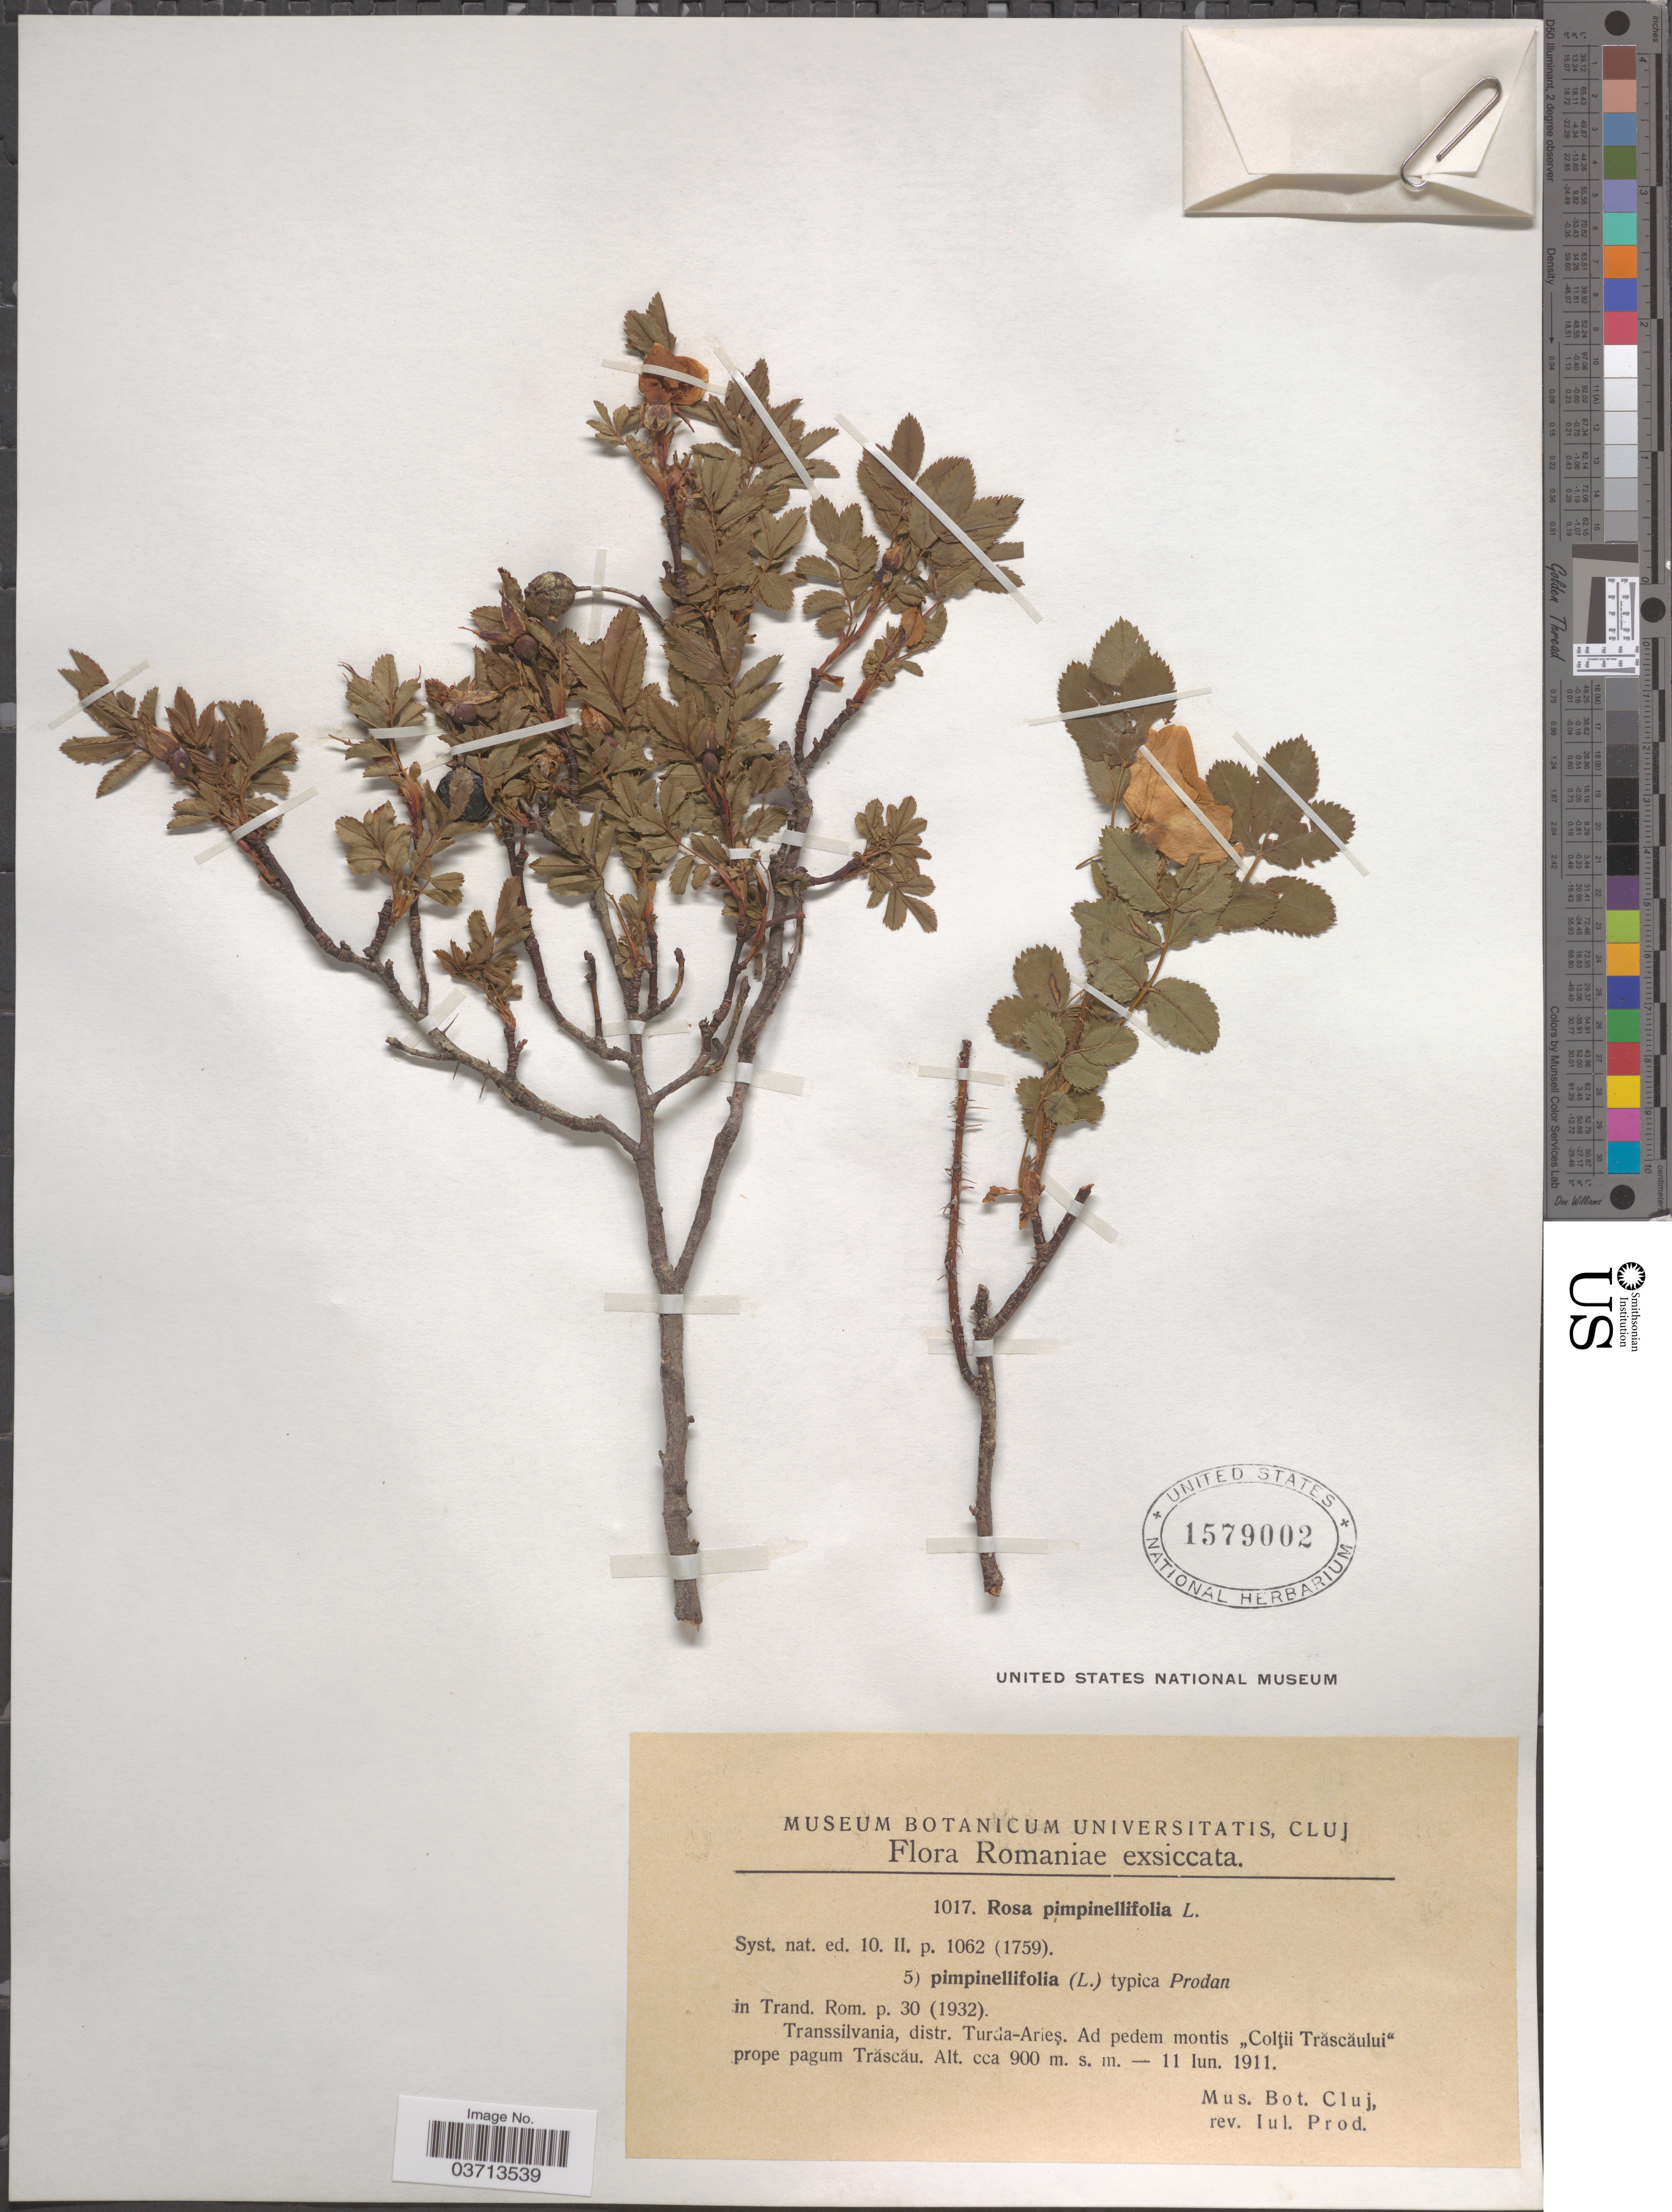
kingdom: Plantae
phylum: Tracheophyta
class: Magnoliopsida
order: Rosales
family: Rosaceae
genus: Rosa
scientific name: Rosa pimpinellifolia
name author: L.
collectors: Mus. Bot. Cluj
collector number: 1017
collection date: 1911-06-11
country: Romania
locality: Transsilvania, distr. Turda-Arieş. Ad pedem montis "Colţii Trăscăului" prope pagum Trăscău.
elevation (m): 900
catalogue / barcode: US 1579002